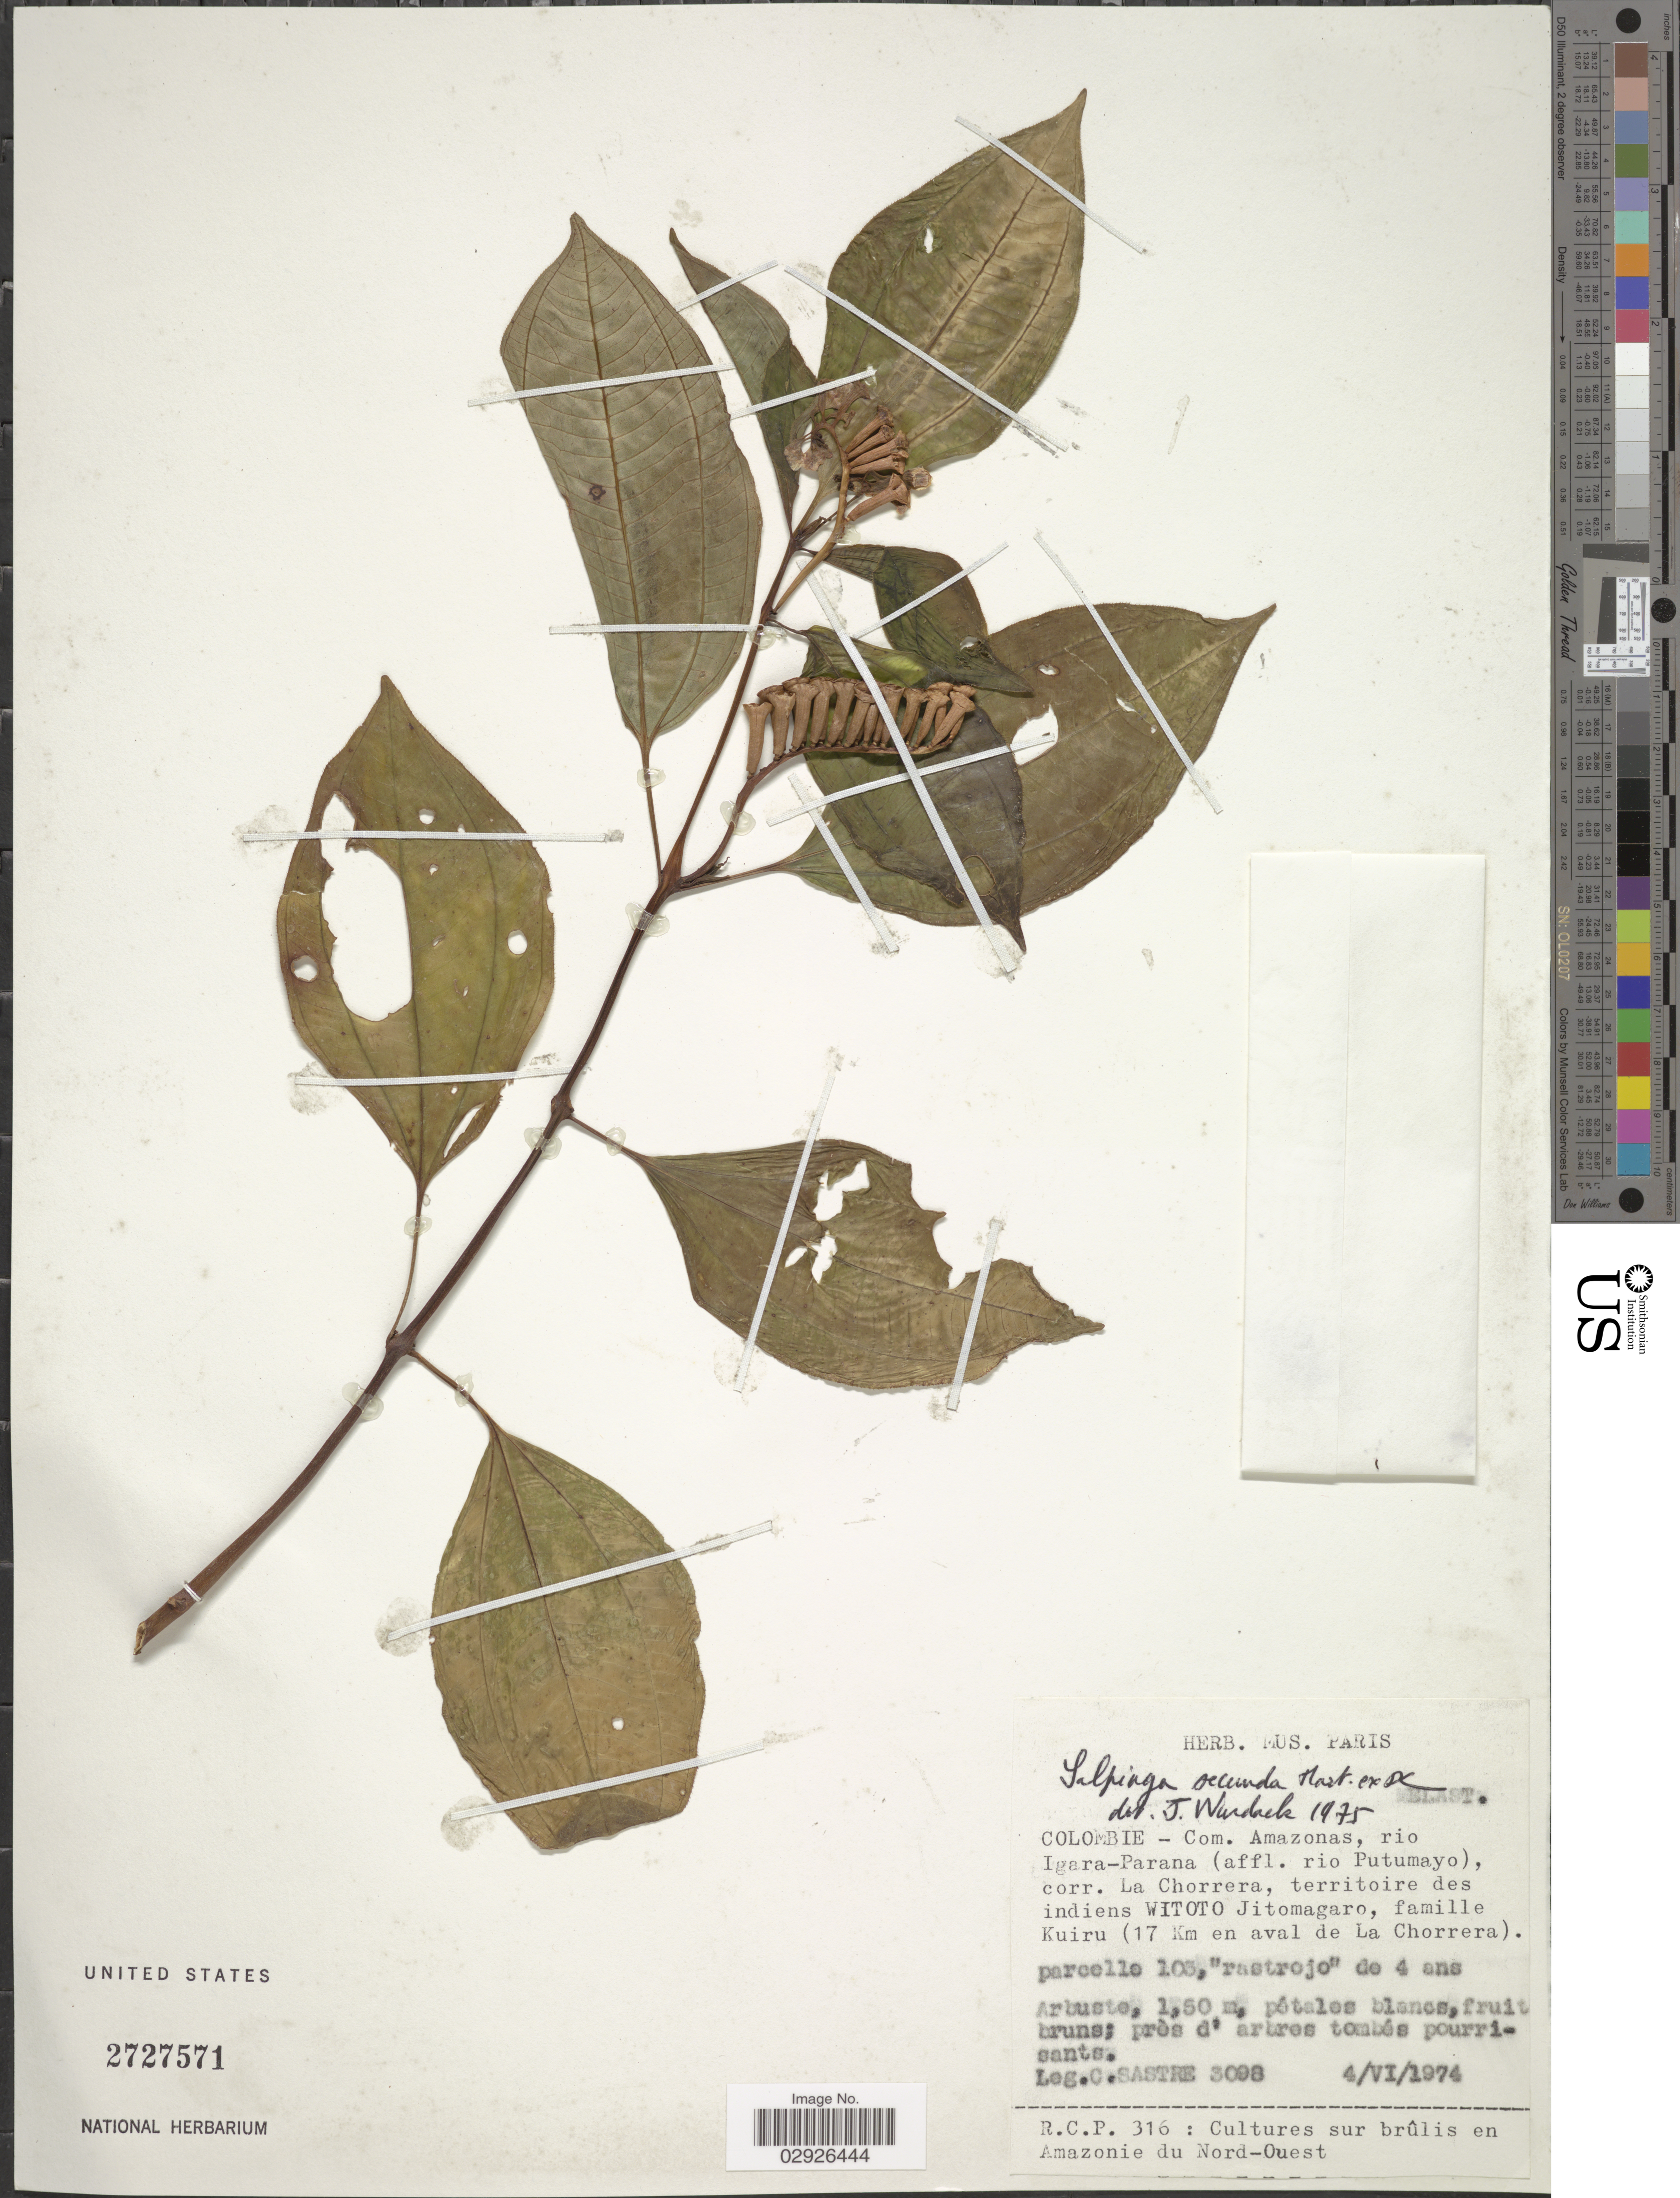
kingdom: Plantae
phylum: Tracheophyta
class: Magnoliopsida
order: Myrtales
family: Melastomataceae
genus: Salpinga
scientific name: Salpinga secunda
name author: Schrank & Mart. ex DC.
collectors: C. Sastre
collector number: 3098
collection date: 1974-06-04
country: Colombia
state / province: Amazônas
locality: Com. Amazonas, rio Igara - Parana (affl. rio Putumayo), corr. La Chorrera, territoire des indiens Witoto Jitomagaro, famille Kuiru (17 Km en aval de La Chorrera).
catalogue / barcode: US 2727571